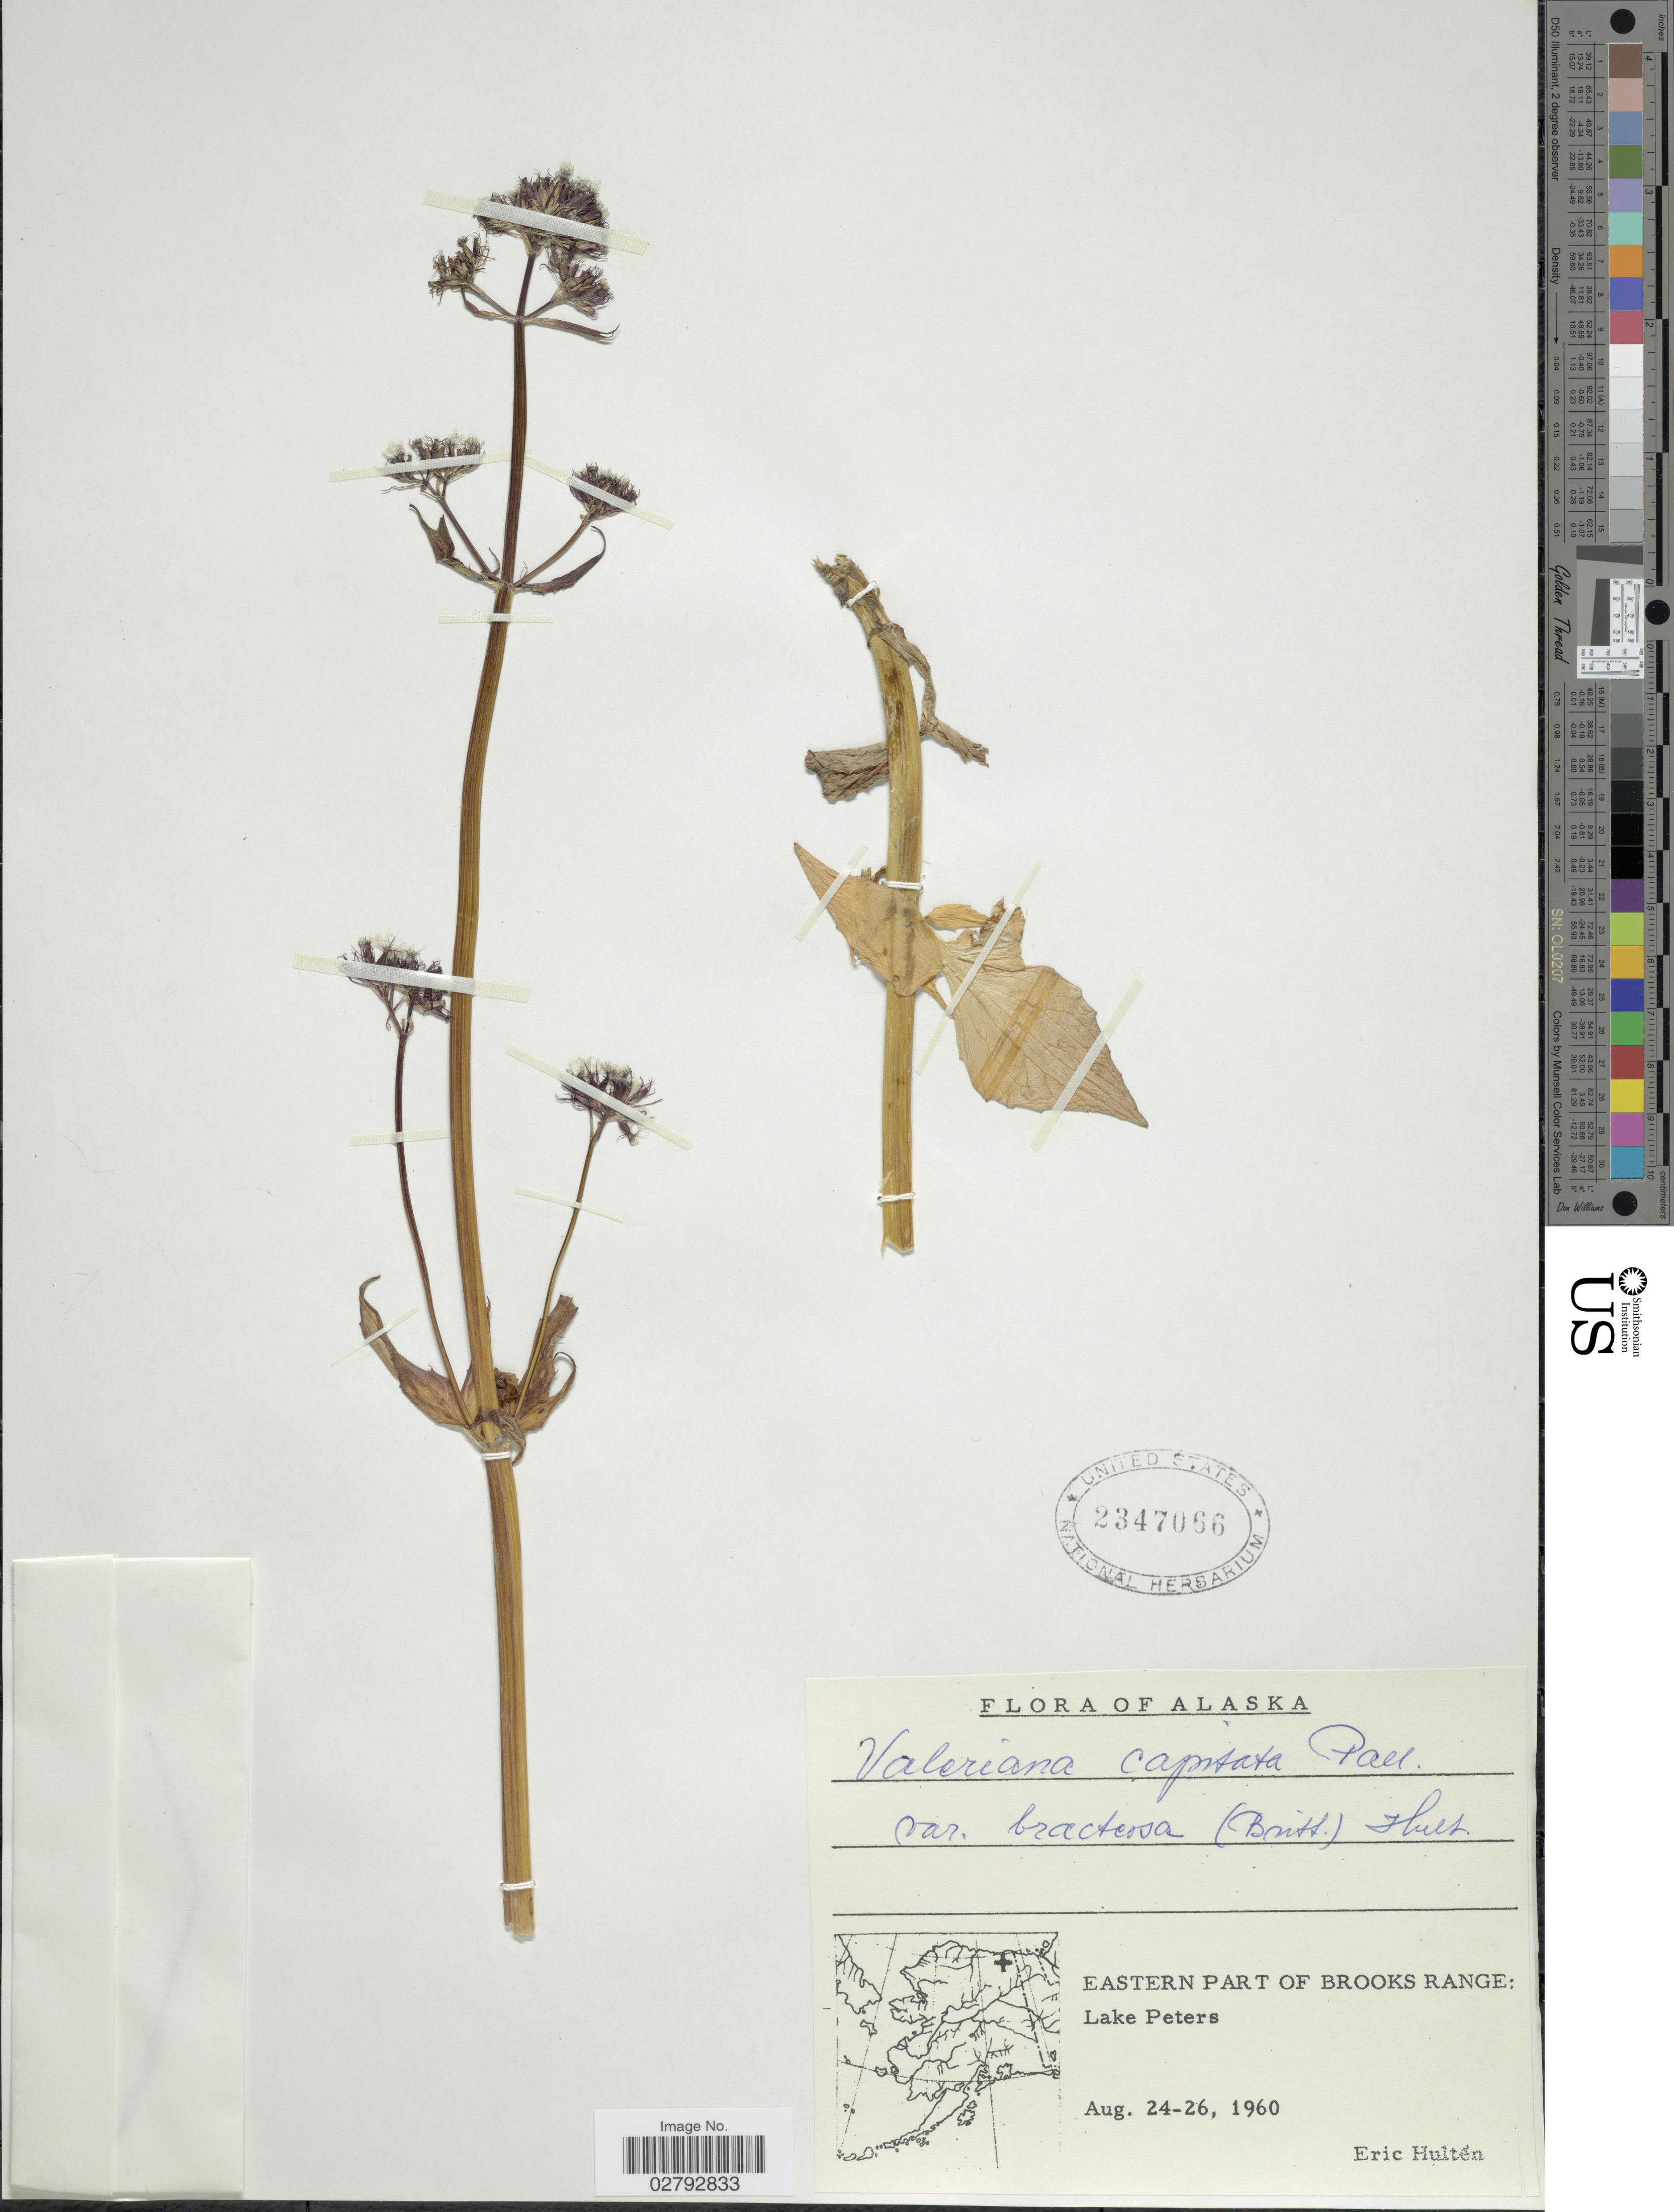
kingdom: Plantae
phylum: Tracheophyta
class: Magnoliopsida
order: Dipsacales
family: Caprifoliaceae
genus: Valeriana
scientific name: Valeriana capitata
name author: Link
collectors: E. G. Hultén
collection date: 1960-08-24/1960-08-26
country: United States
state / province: Alaska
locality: Eastern Part of Brooks Range: Lake Peters.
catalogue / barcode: US 2347066